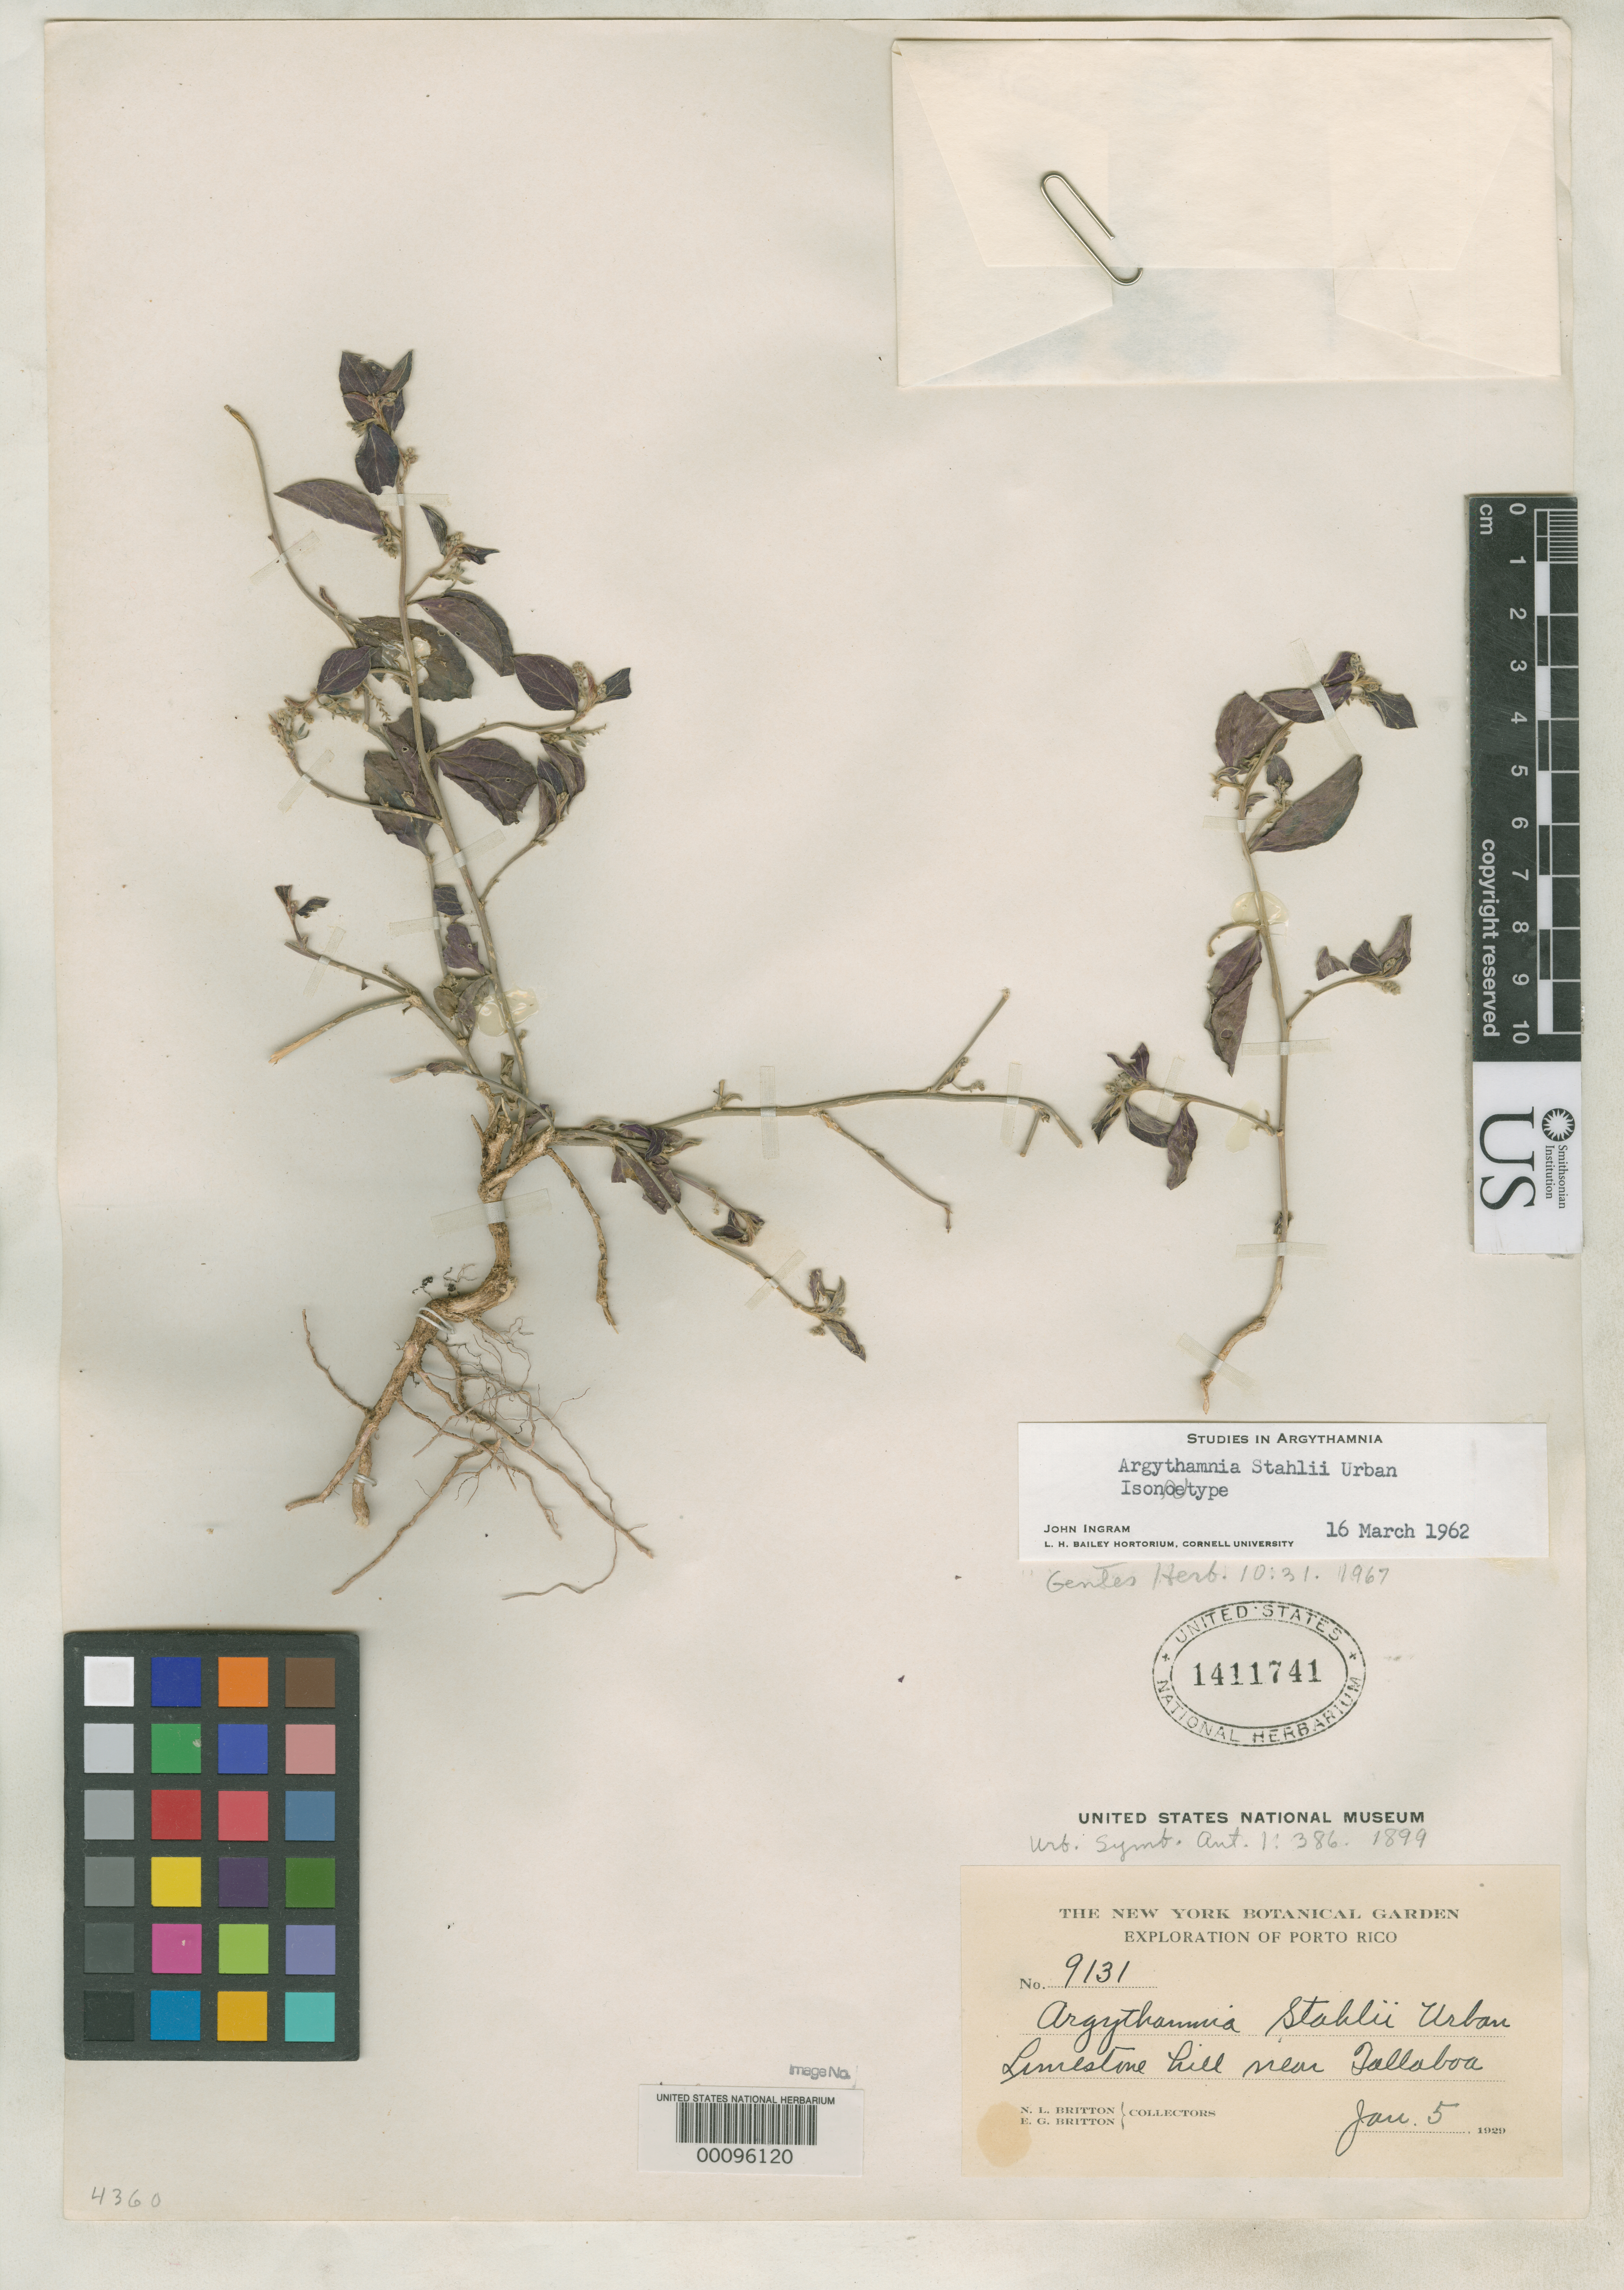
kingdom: Plantae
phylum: Tracheophyta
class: Magnoliopsida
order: Malpighiales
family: Euphorbiaceae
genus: Argythamnia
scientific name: Argythamnia stahlii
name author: Urb.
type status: Isoneotype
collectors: N. Britton & E. G. Britton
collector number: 9131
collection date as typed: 05 Jan 1929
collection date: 1929-01-05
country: Puerto Rico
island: Greater Antilles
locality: Mayaguez, Tallaboa.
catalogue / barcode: US 1411741